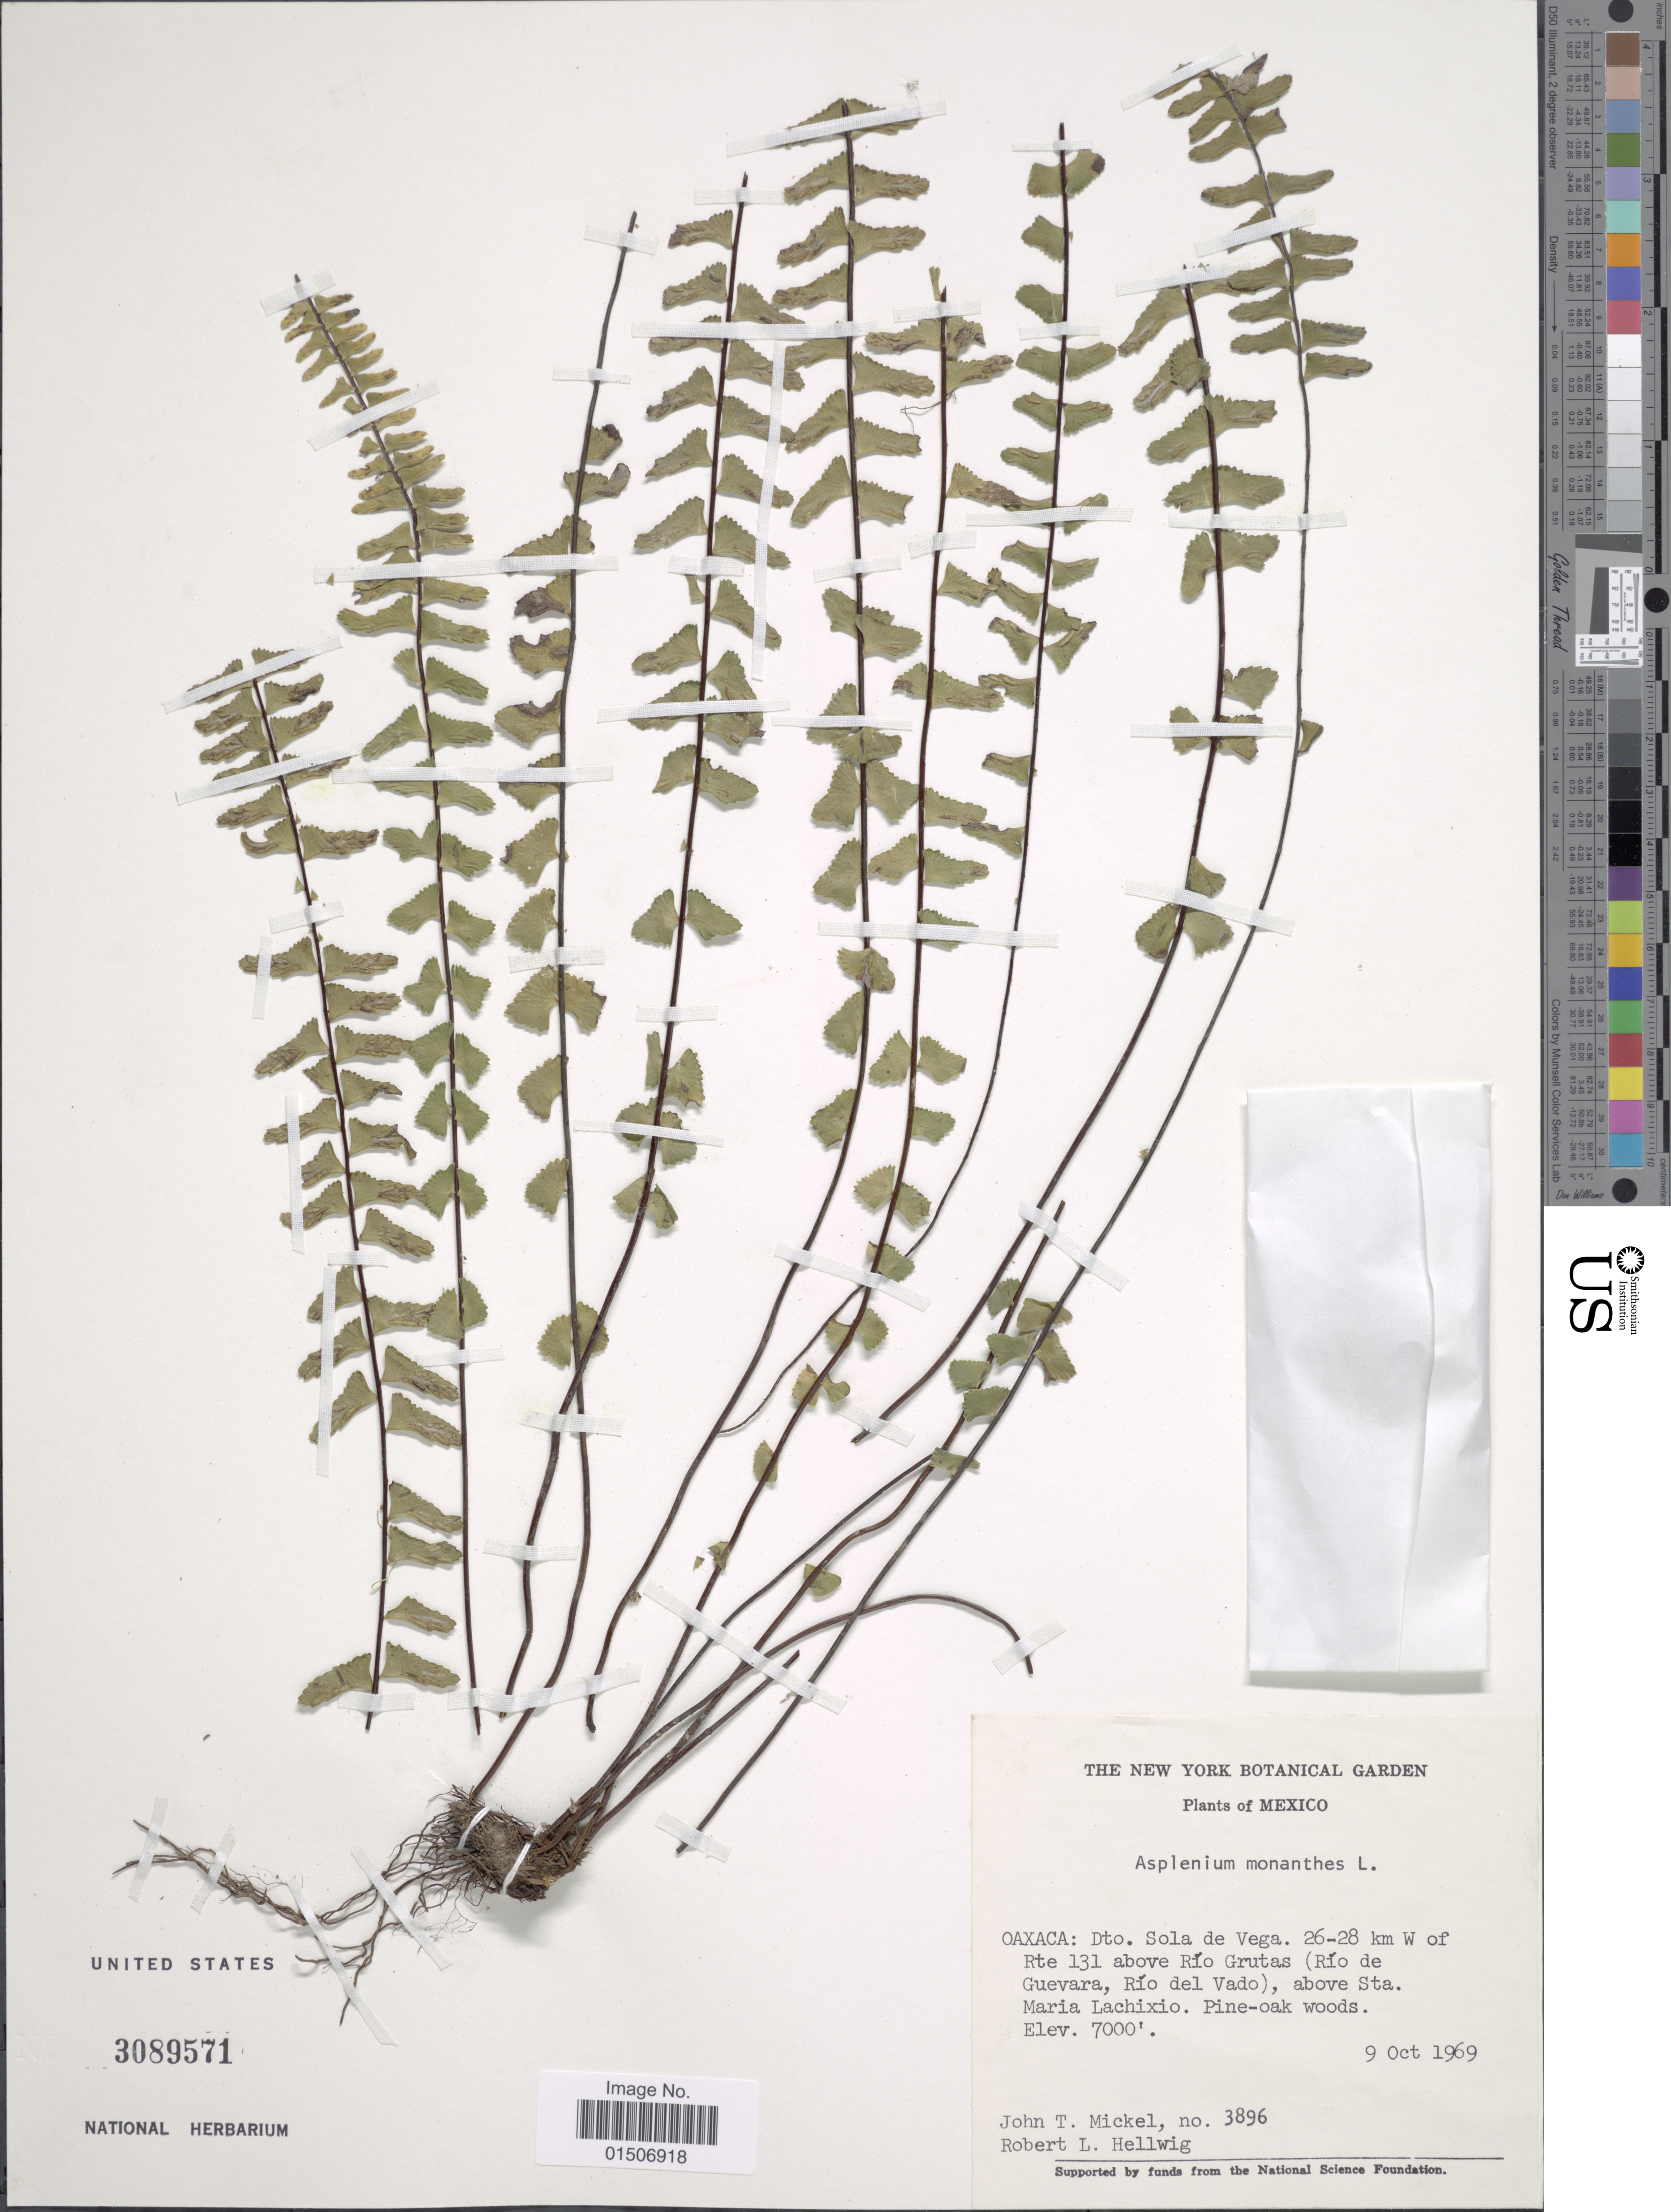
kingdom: Plantae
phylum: Tracheophyta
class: Polypodiopsida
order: Polypodiales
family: Aspleniaceae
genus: Asplenium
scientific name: Asplenium monanthes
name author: L.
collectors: J. T. Mickel & R. Hellwig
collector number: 3896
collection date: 1969-10-09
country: Mexico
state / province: Oaxaca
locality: Dto Sola de Vega. 26-28 km W of rte 131 above Río Grutas (Río de Guevara, Río del vado), above Sta Maria Lachixio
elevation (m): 2134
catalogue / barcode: US 3089571